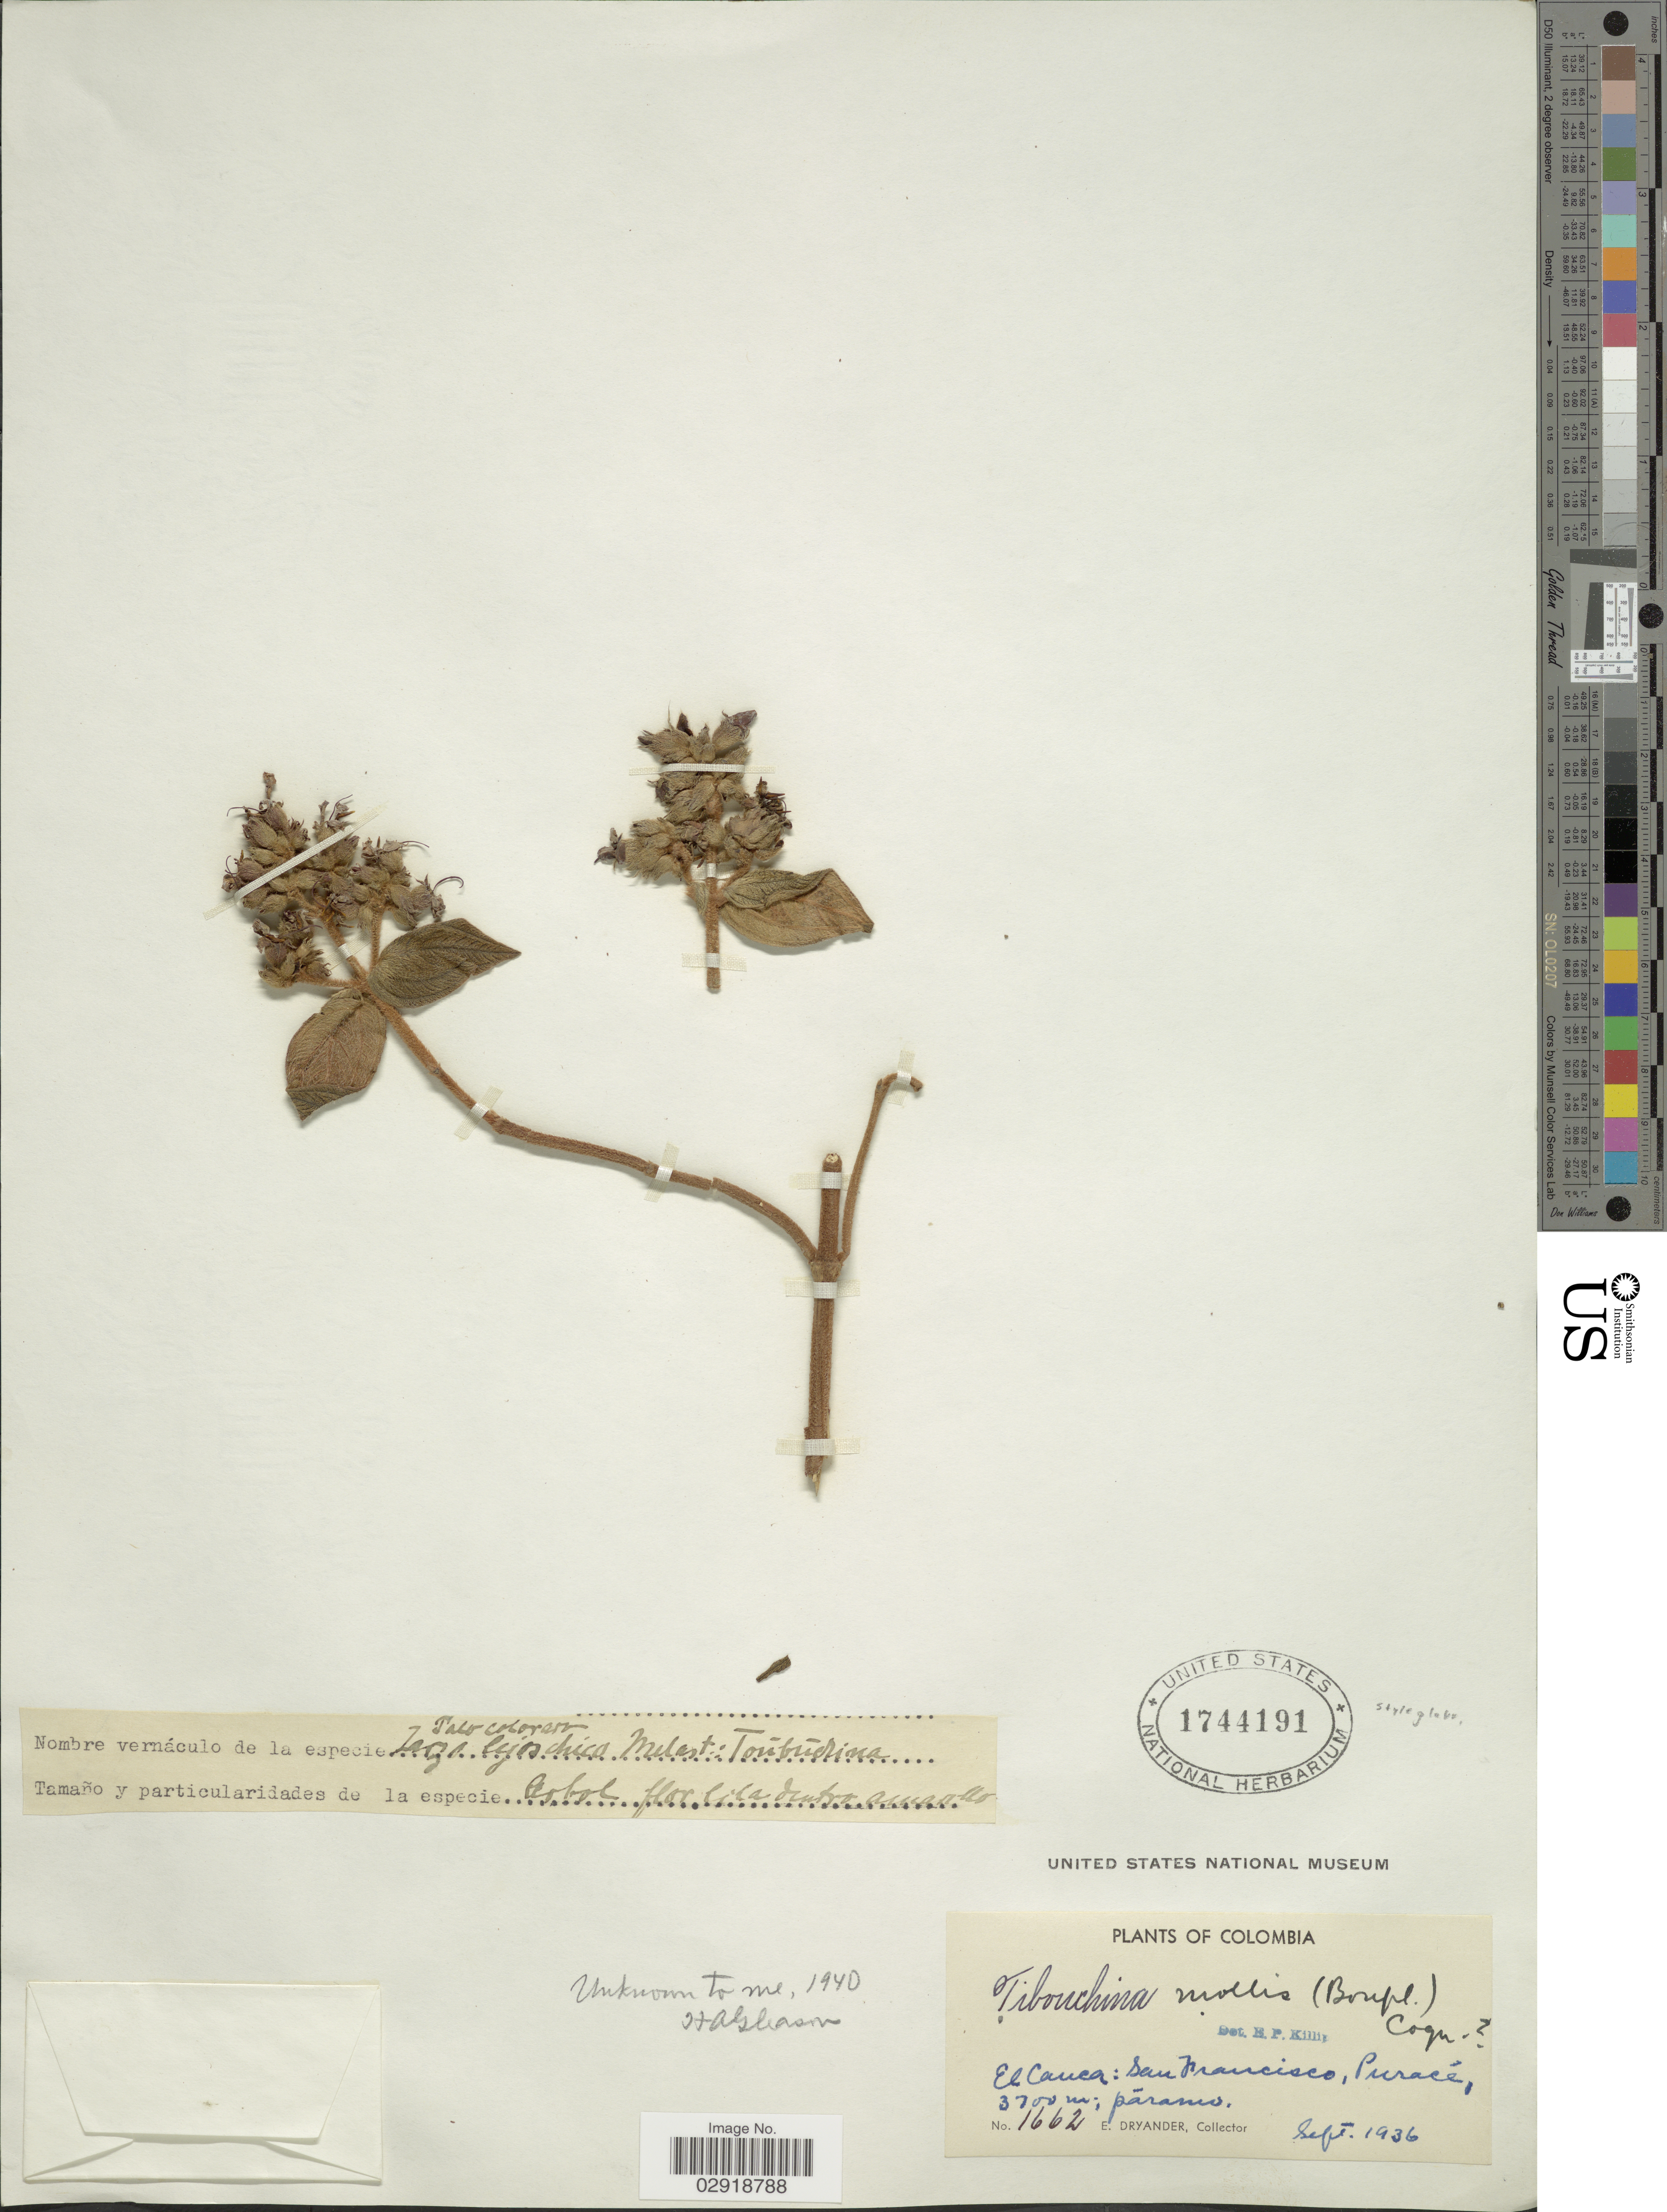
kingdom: Plantae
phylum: Tracheophyta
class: Magnoliopsida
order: Myrtales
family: Melastomataceae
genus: Chaetogastra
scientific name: Chaetogastra mollis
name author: (Bonpl.) DC.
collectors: E. Dryander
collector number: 1662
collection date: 1936-09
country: Colombia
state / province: Cauca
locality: El Cauca: San Francisco, Puracé, páramo.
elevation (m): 3700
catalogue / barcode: US 1744191